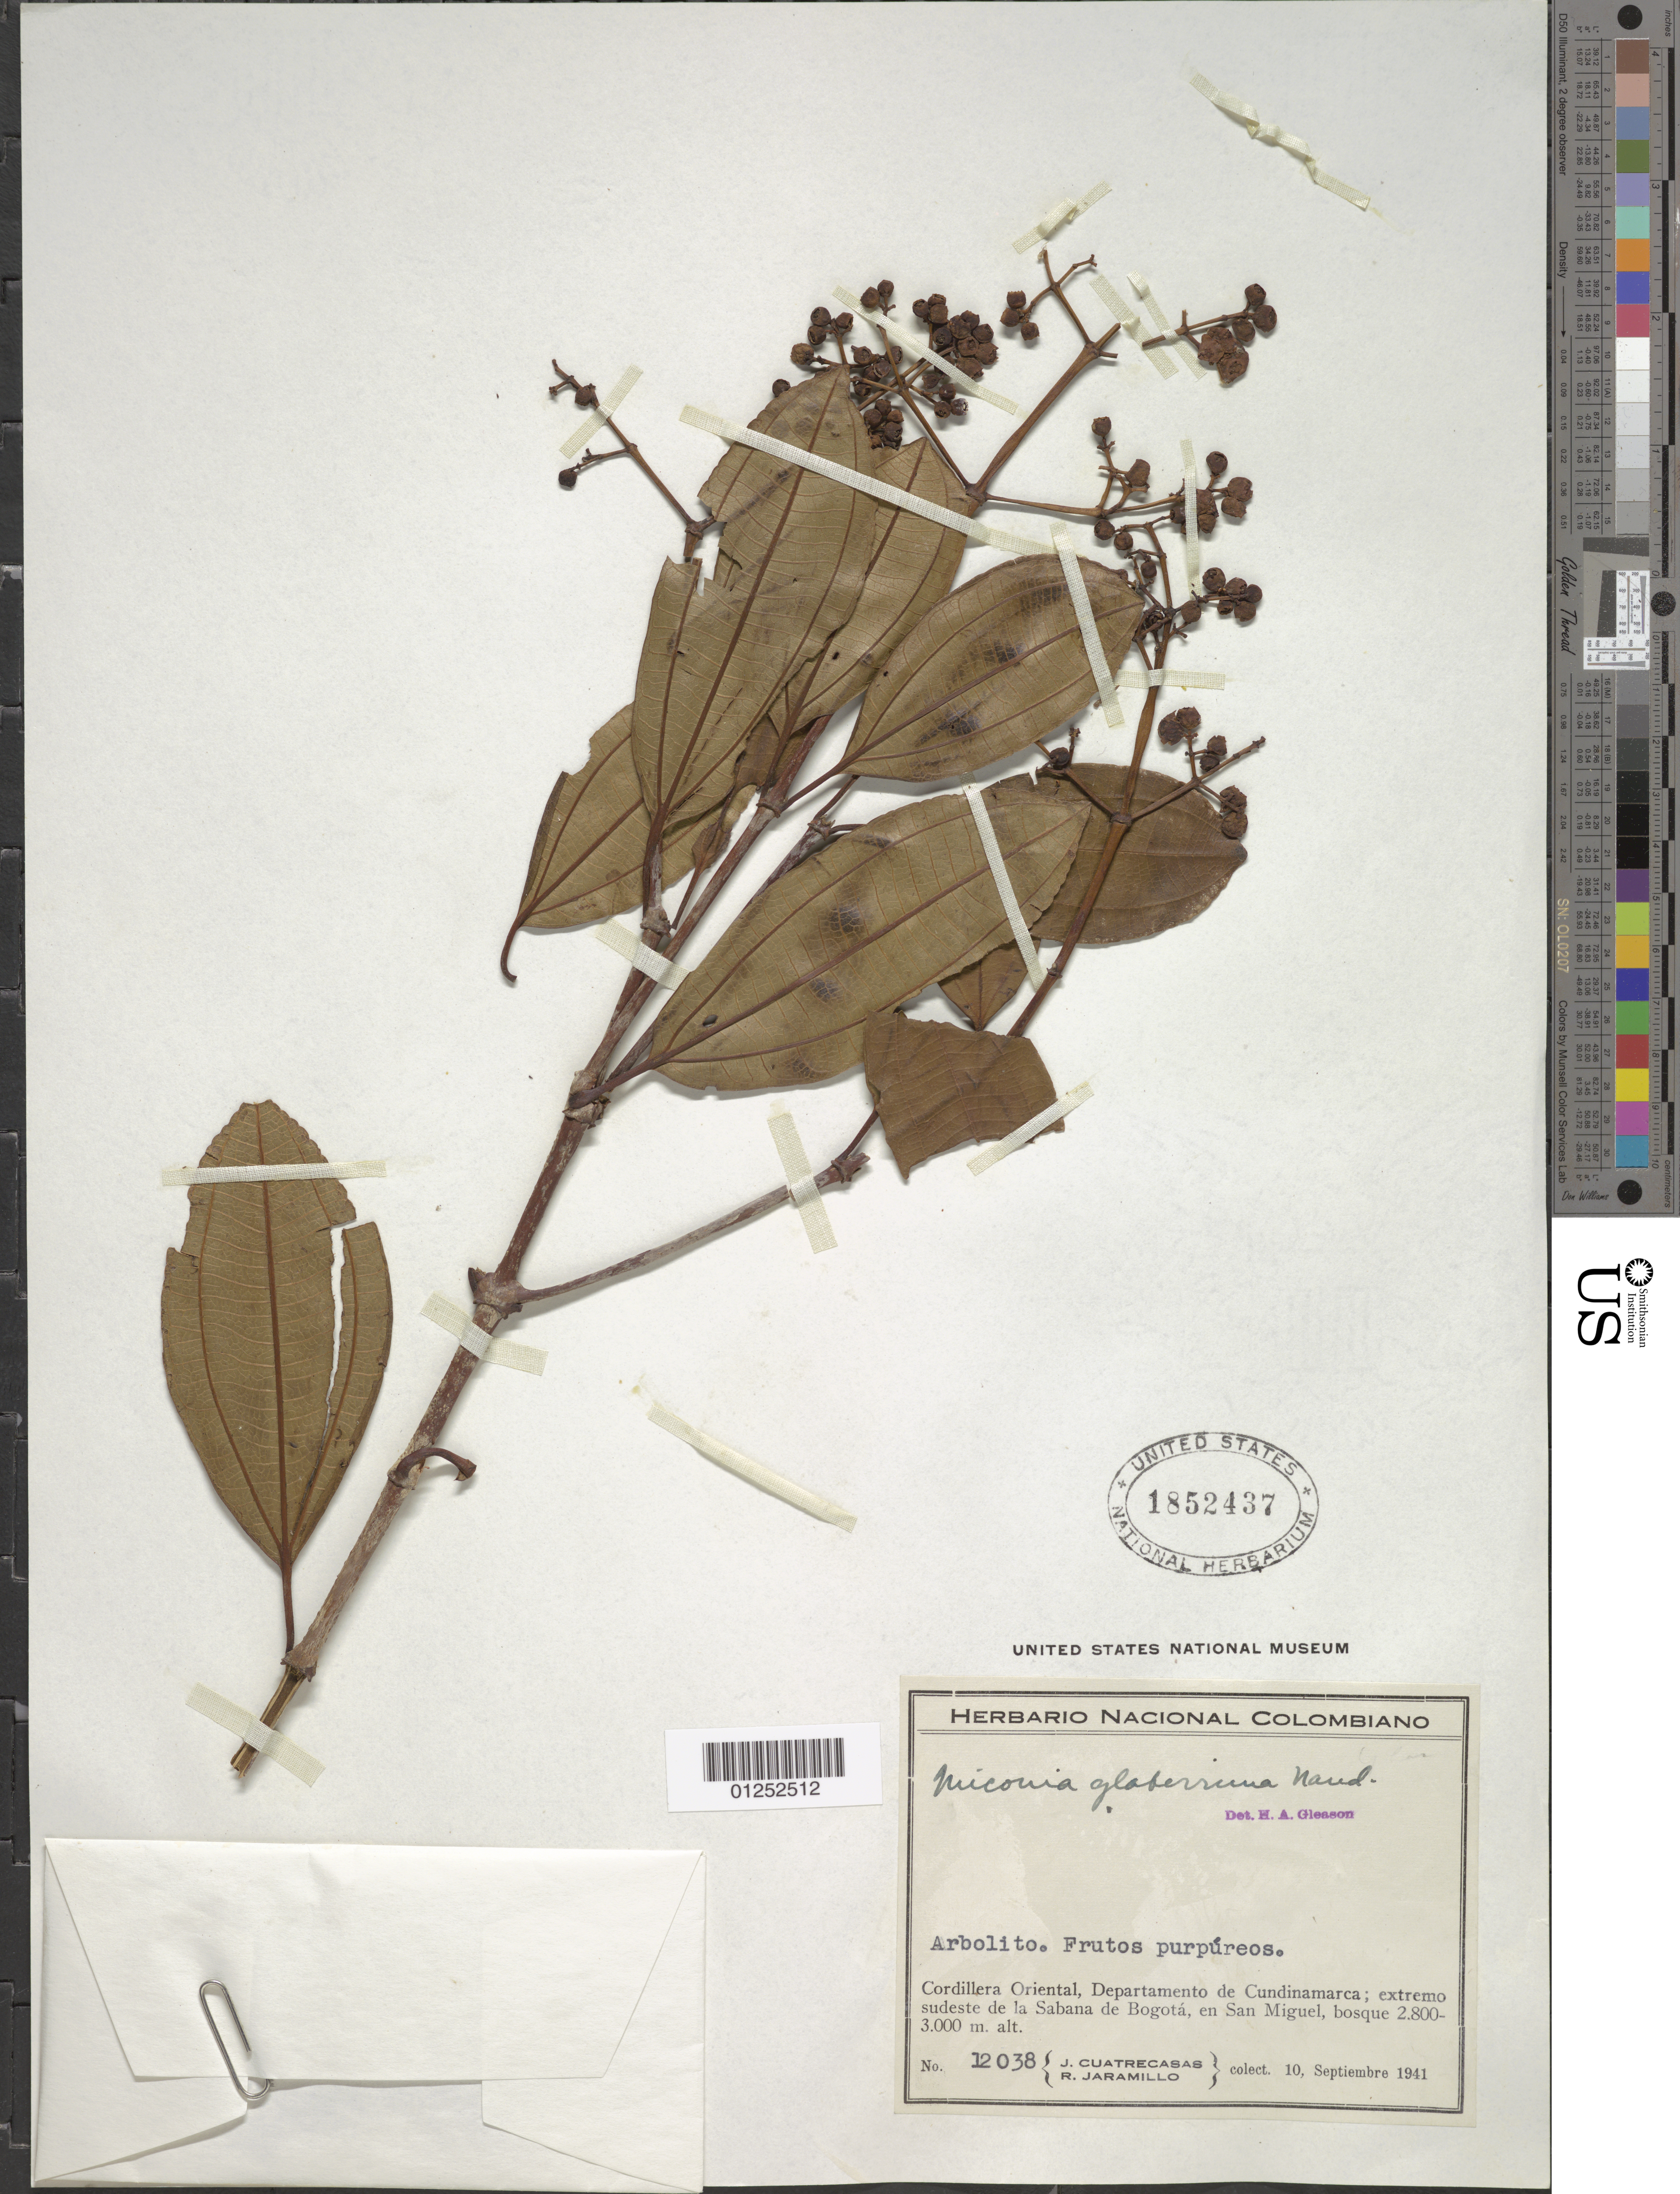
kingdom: Plantae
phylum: Tracheophyta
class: Magnoliopsida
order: Myrtales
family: Melastomataceae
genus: Miconia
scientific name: Miconia manicata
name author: Cogn. & Gleason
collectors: J. Cuatrecasas & R. Jaramillo M.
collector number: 12038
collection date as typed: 10 Sep 1941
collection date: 1941-09-10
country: Colombia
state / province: Cundinamarca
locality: Cordillera Oriental, extremo Sudeste de La Sabana de Bogota, en San Miquel.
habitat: bosque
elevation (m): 2800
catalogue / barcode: US 1852437